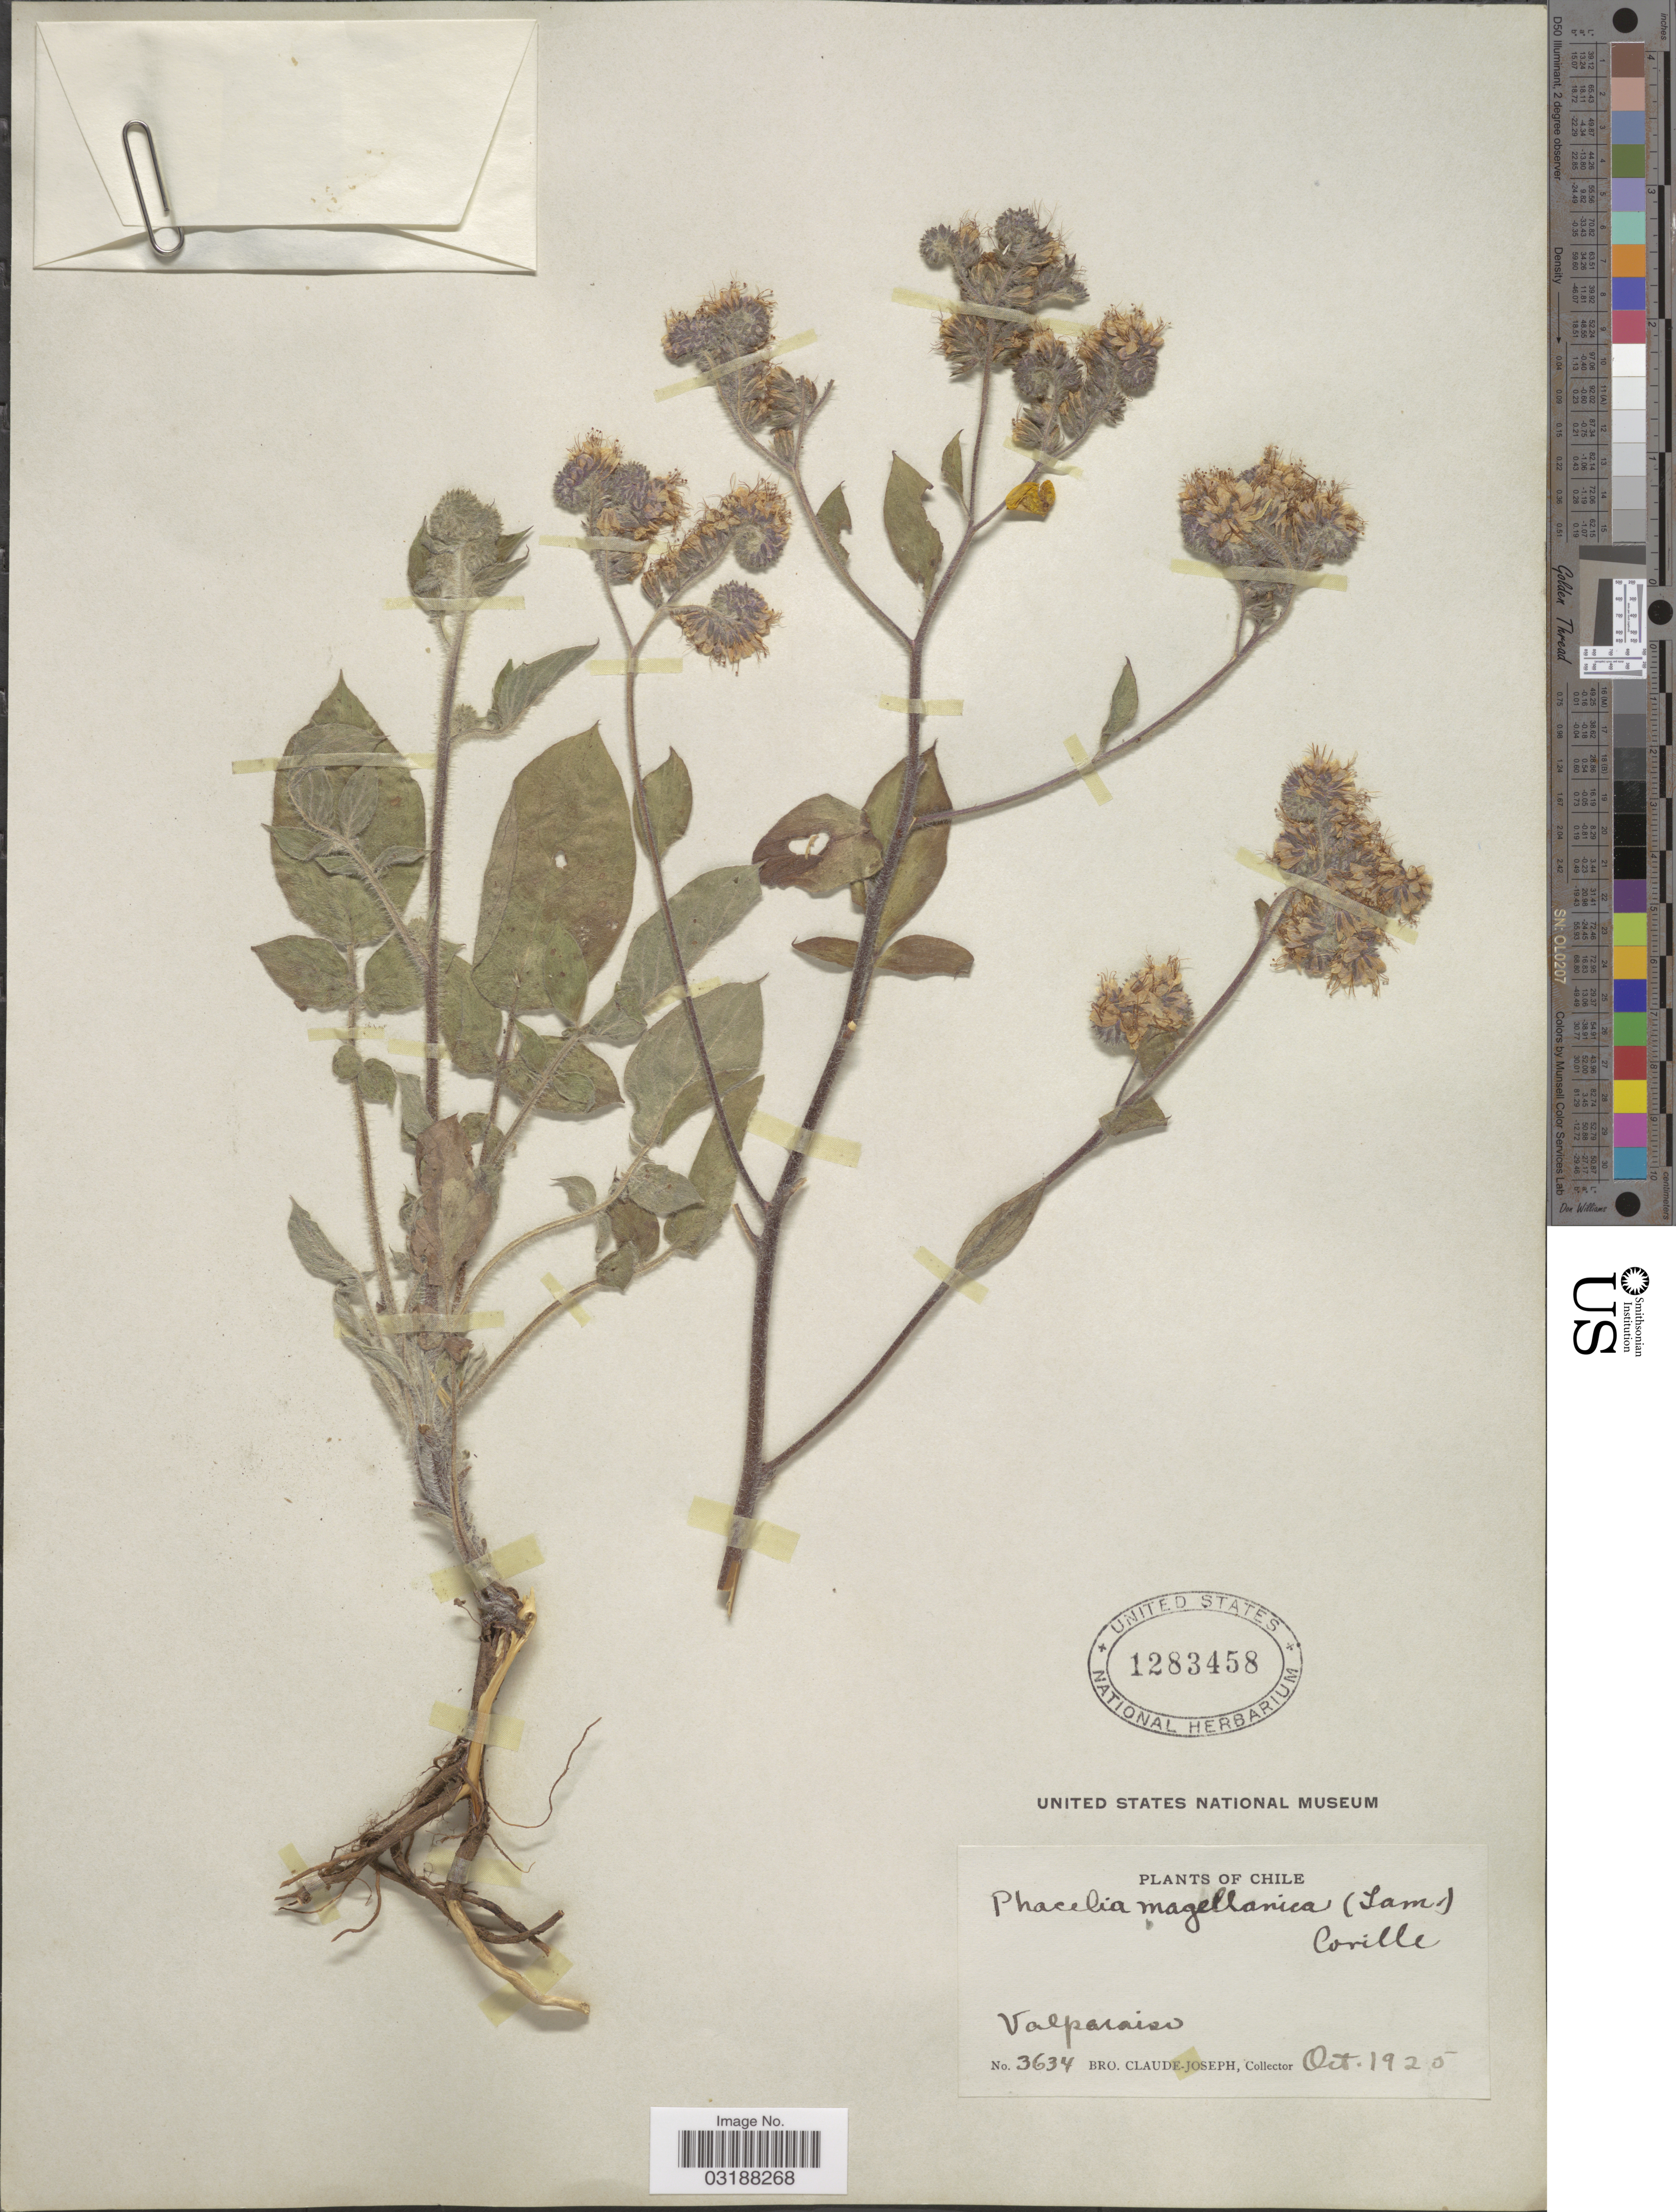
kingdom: Plantae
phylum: Tracheophyta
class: Magnoliopsida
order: Boraginales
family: Hydrophyllaceae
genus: Phacelia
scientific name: Phacelia magellanica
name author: (Lam.) Coville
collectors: Bro. Claude-Joseph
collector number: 3634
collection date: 1925-10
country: Chile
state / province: Valparaíso (V)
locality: Valparaiso.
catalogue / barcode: US 1283458